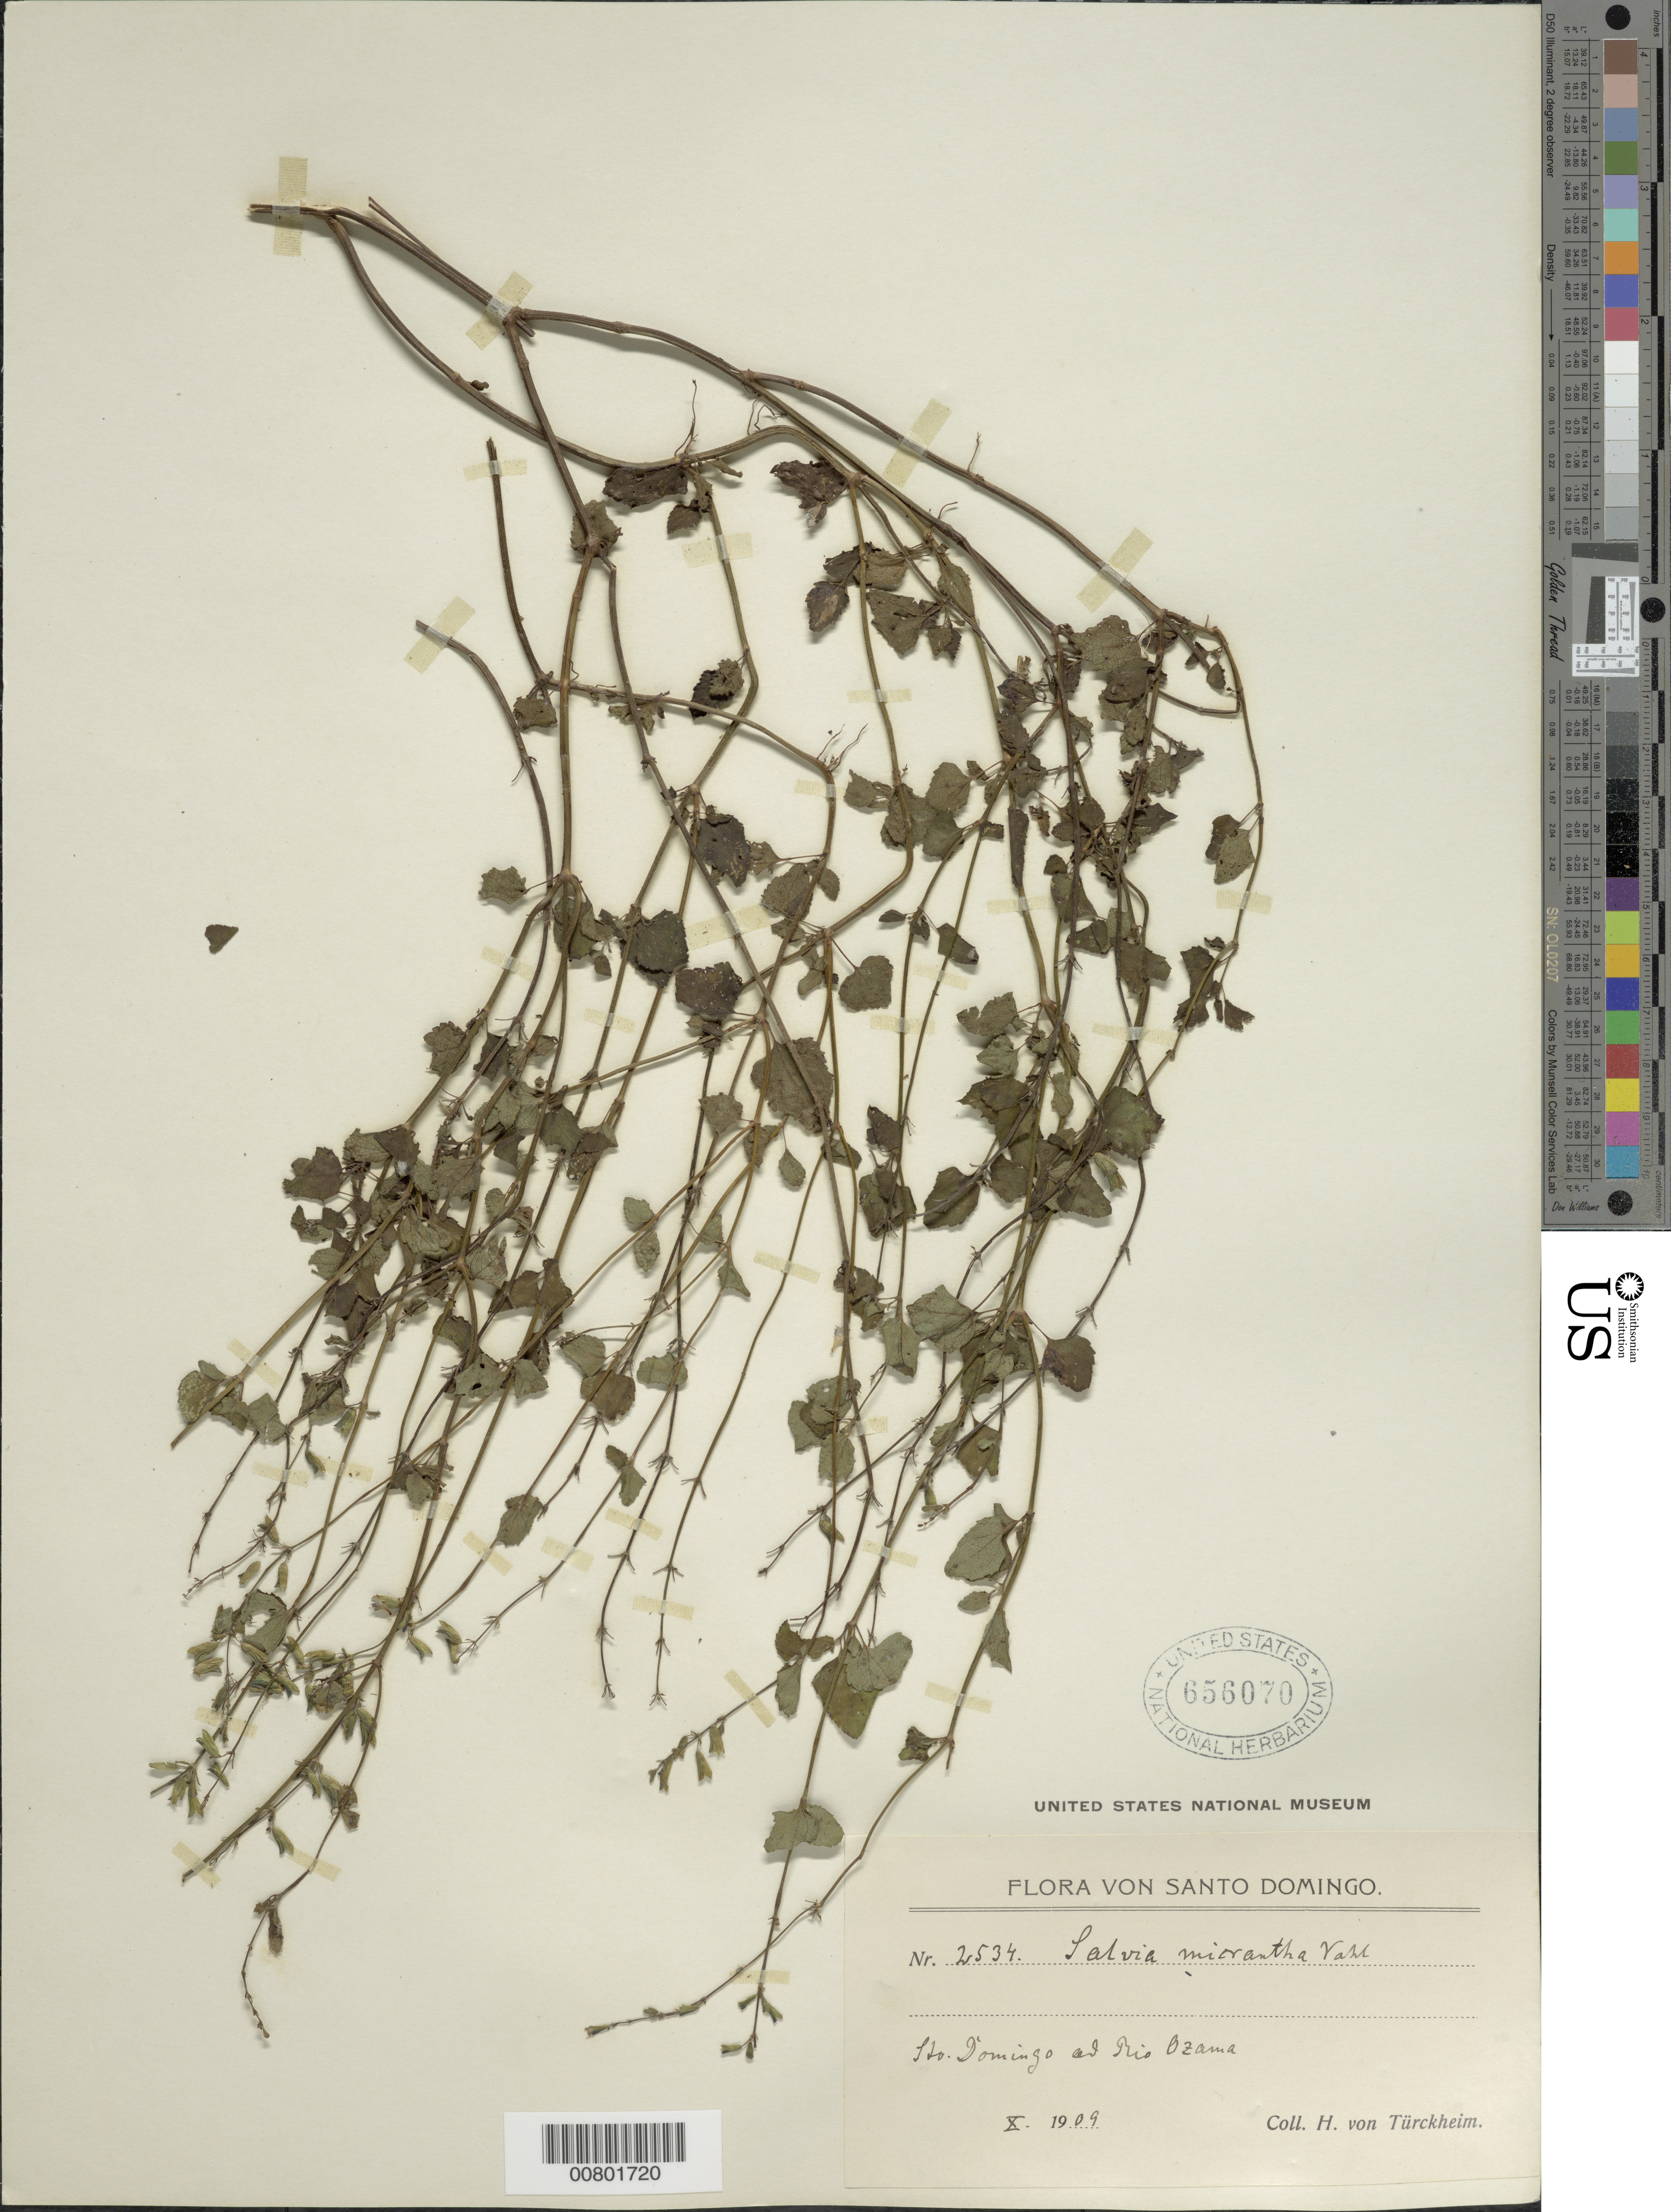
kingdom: Plantae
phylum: Tracheophyta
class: Magnoliopsida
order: Lamiales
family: Lamiaceae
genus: Salvia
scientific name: Salvia micrantha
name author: Vahl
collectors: H. von Türckheim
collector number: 2534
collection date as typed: Oct 1909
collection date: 1909-10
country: Dominican Republic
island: Hispaniola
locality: Rio Ozama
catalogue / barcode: US 656070